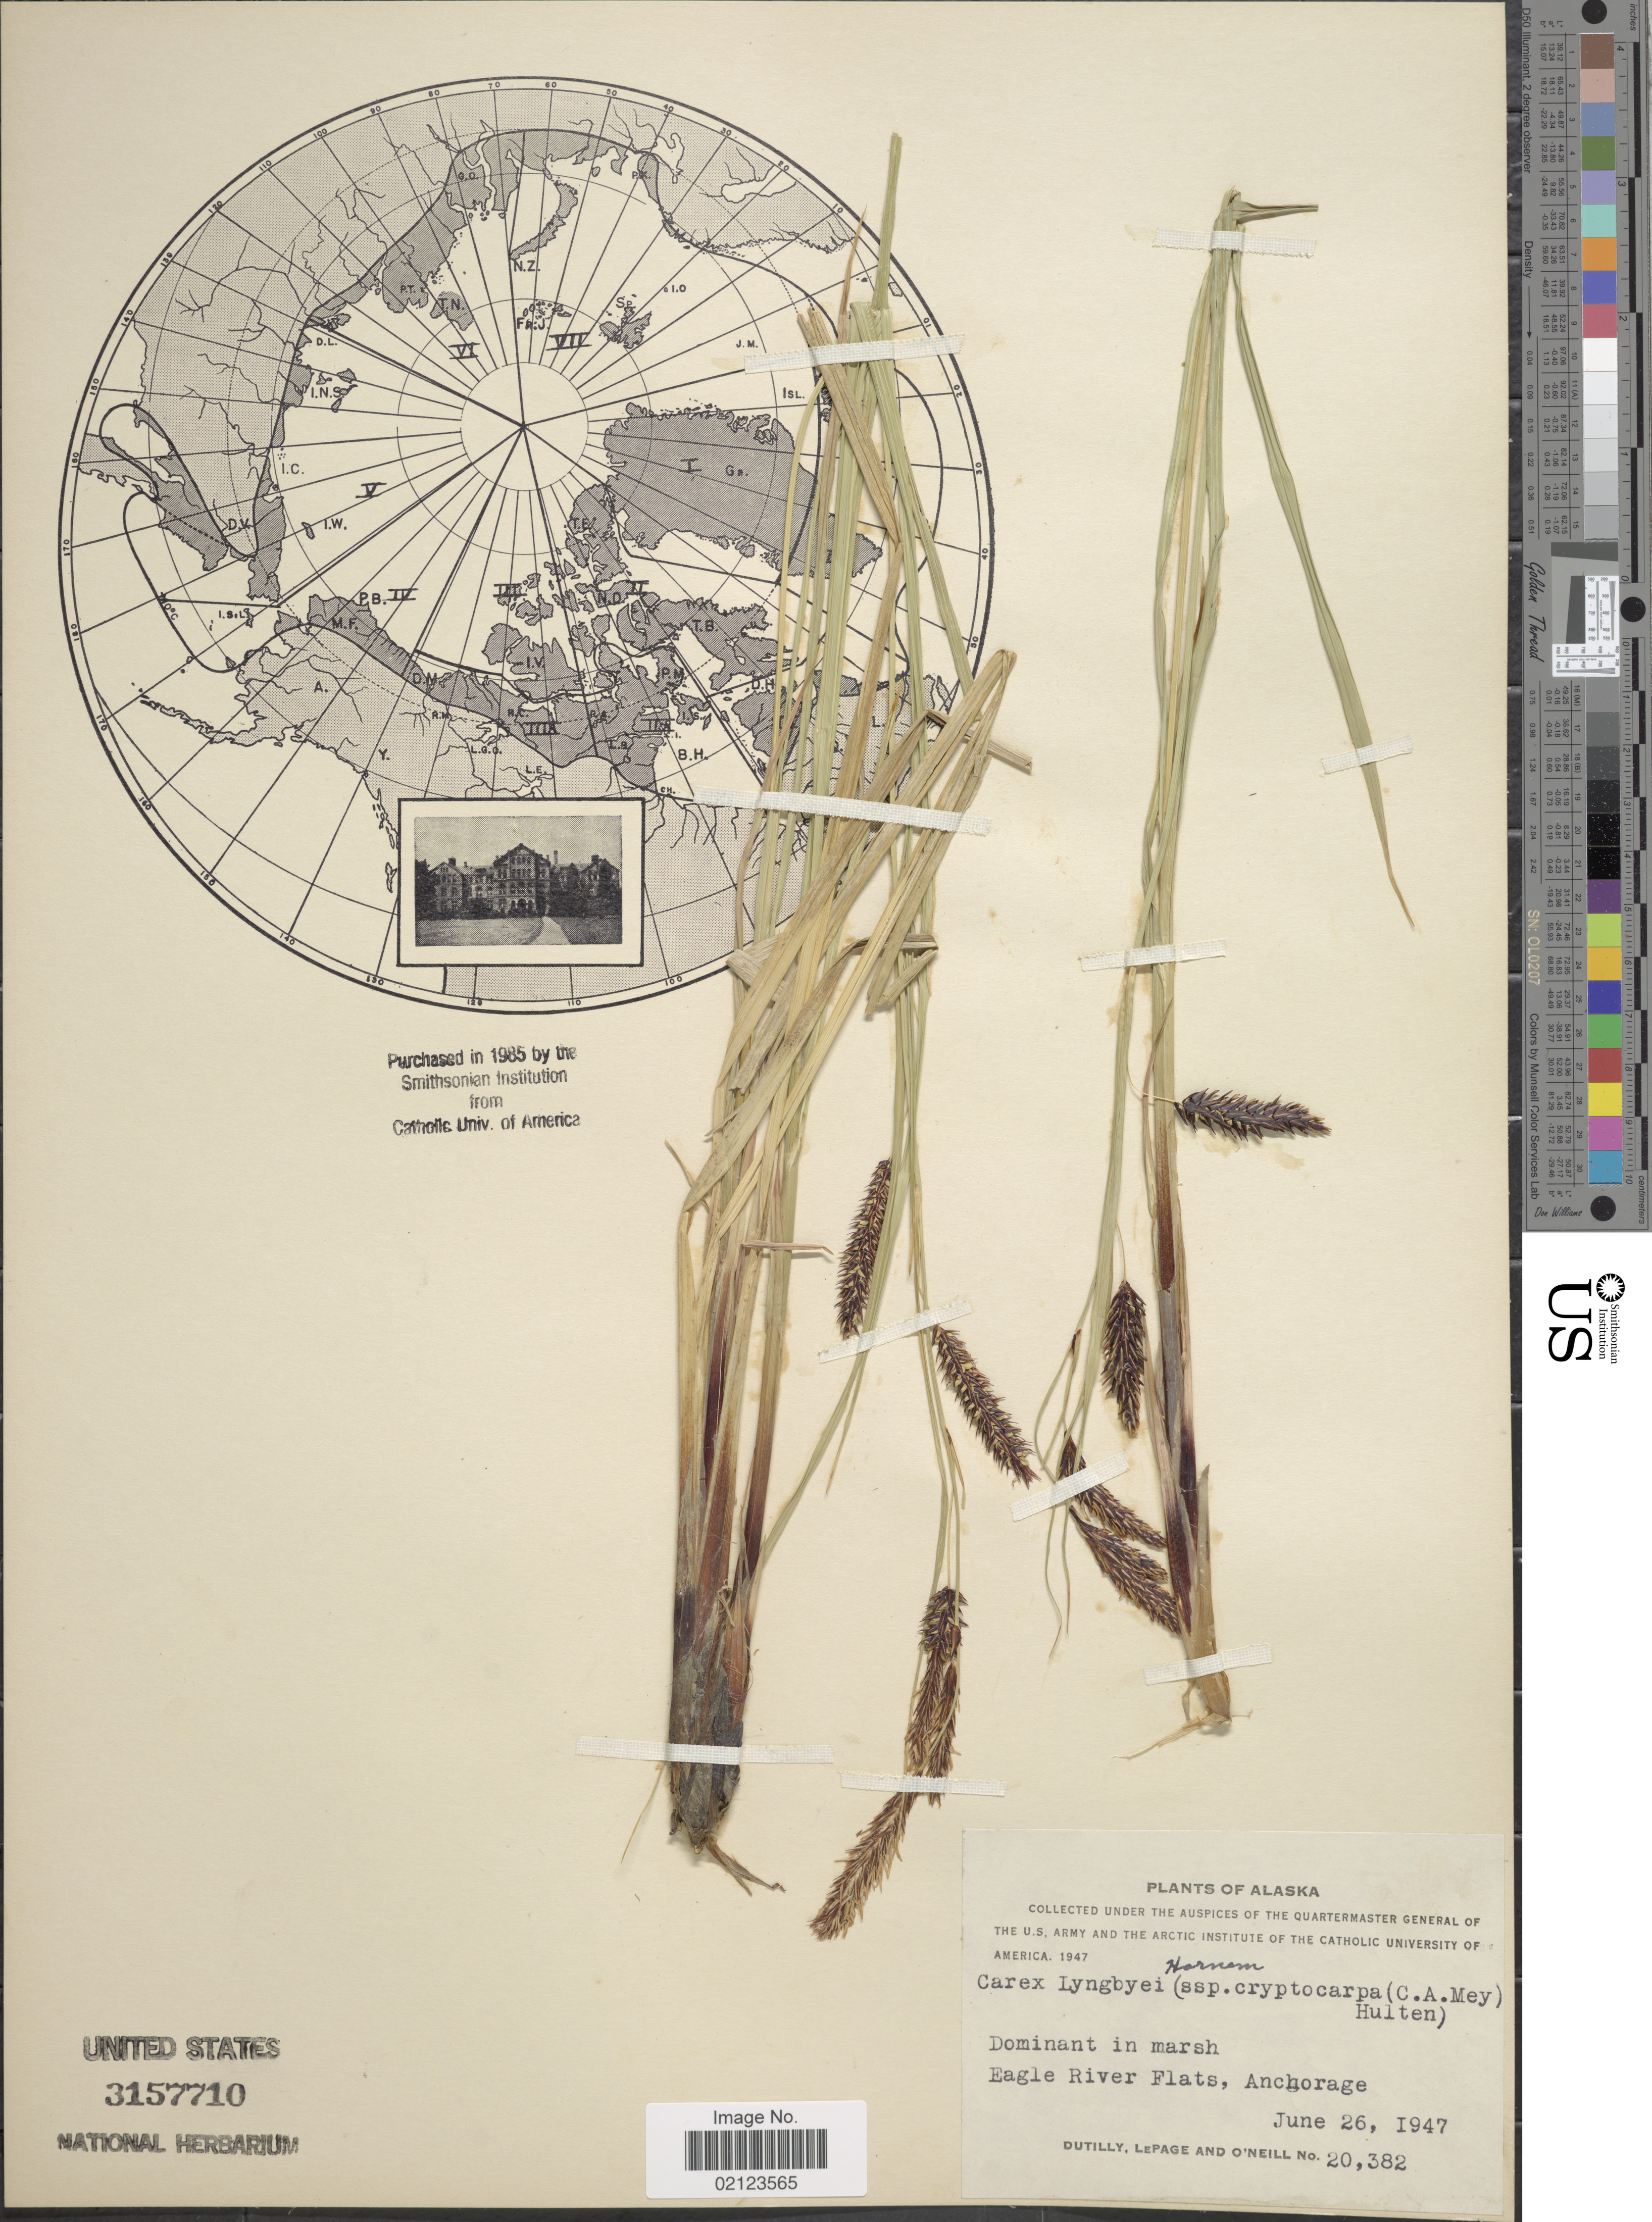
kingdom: Plantae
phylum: Tracheophyta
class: Liliopsida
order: Poales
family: Cyperaceae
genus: Carex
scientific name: Carex lyngbyei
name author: Hornem.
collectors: -. Dutilly, -. LePage & -. O'Neill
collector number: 20382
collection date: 1947-06-26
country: United States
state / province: Alaska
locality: Eagle River Flats, Anchorage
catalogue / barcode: US 3157710